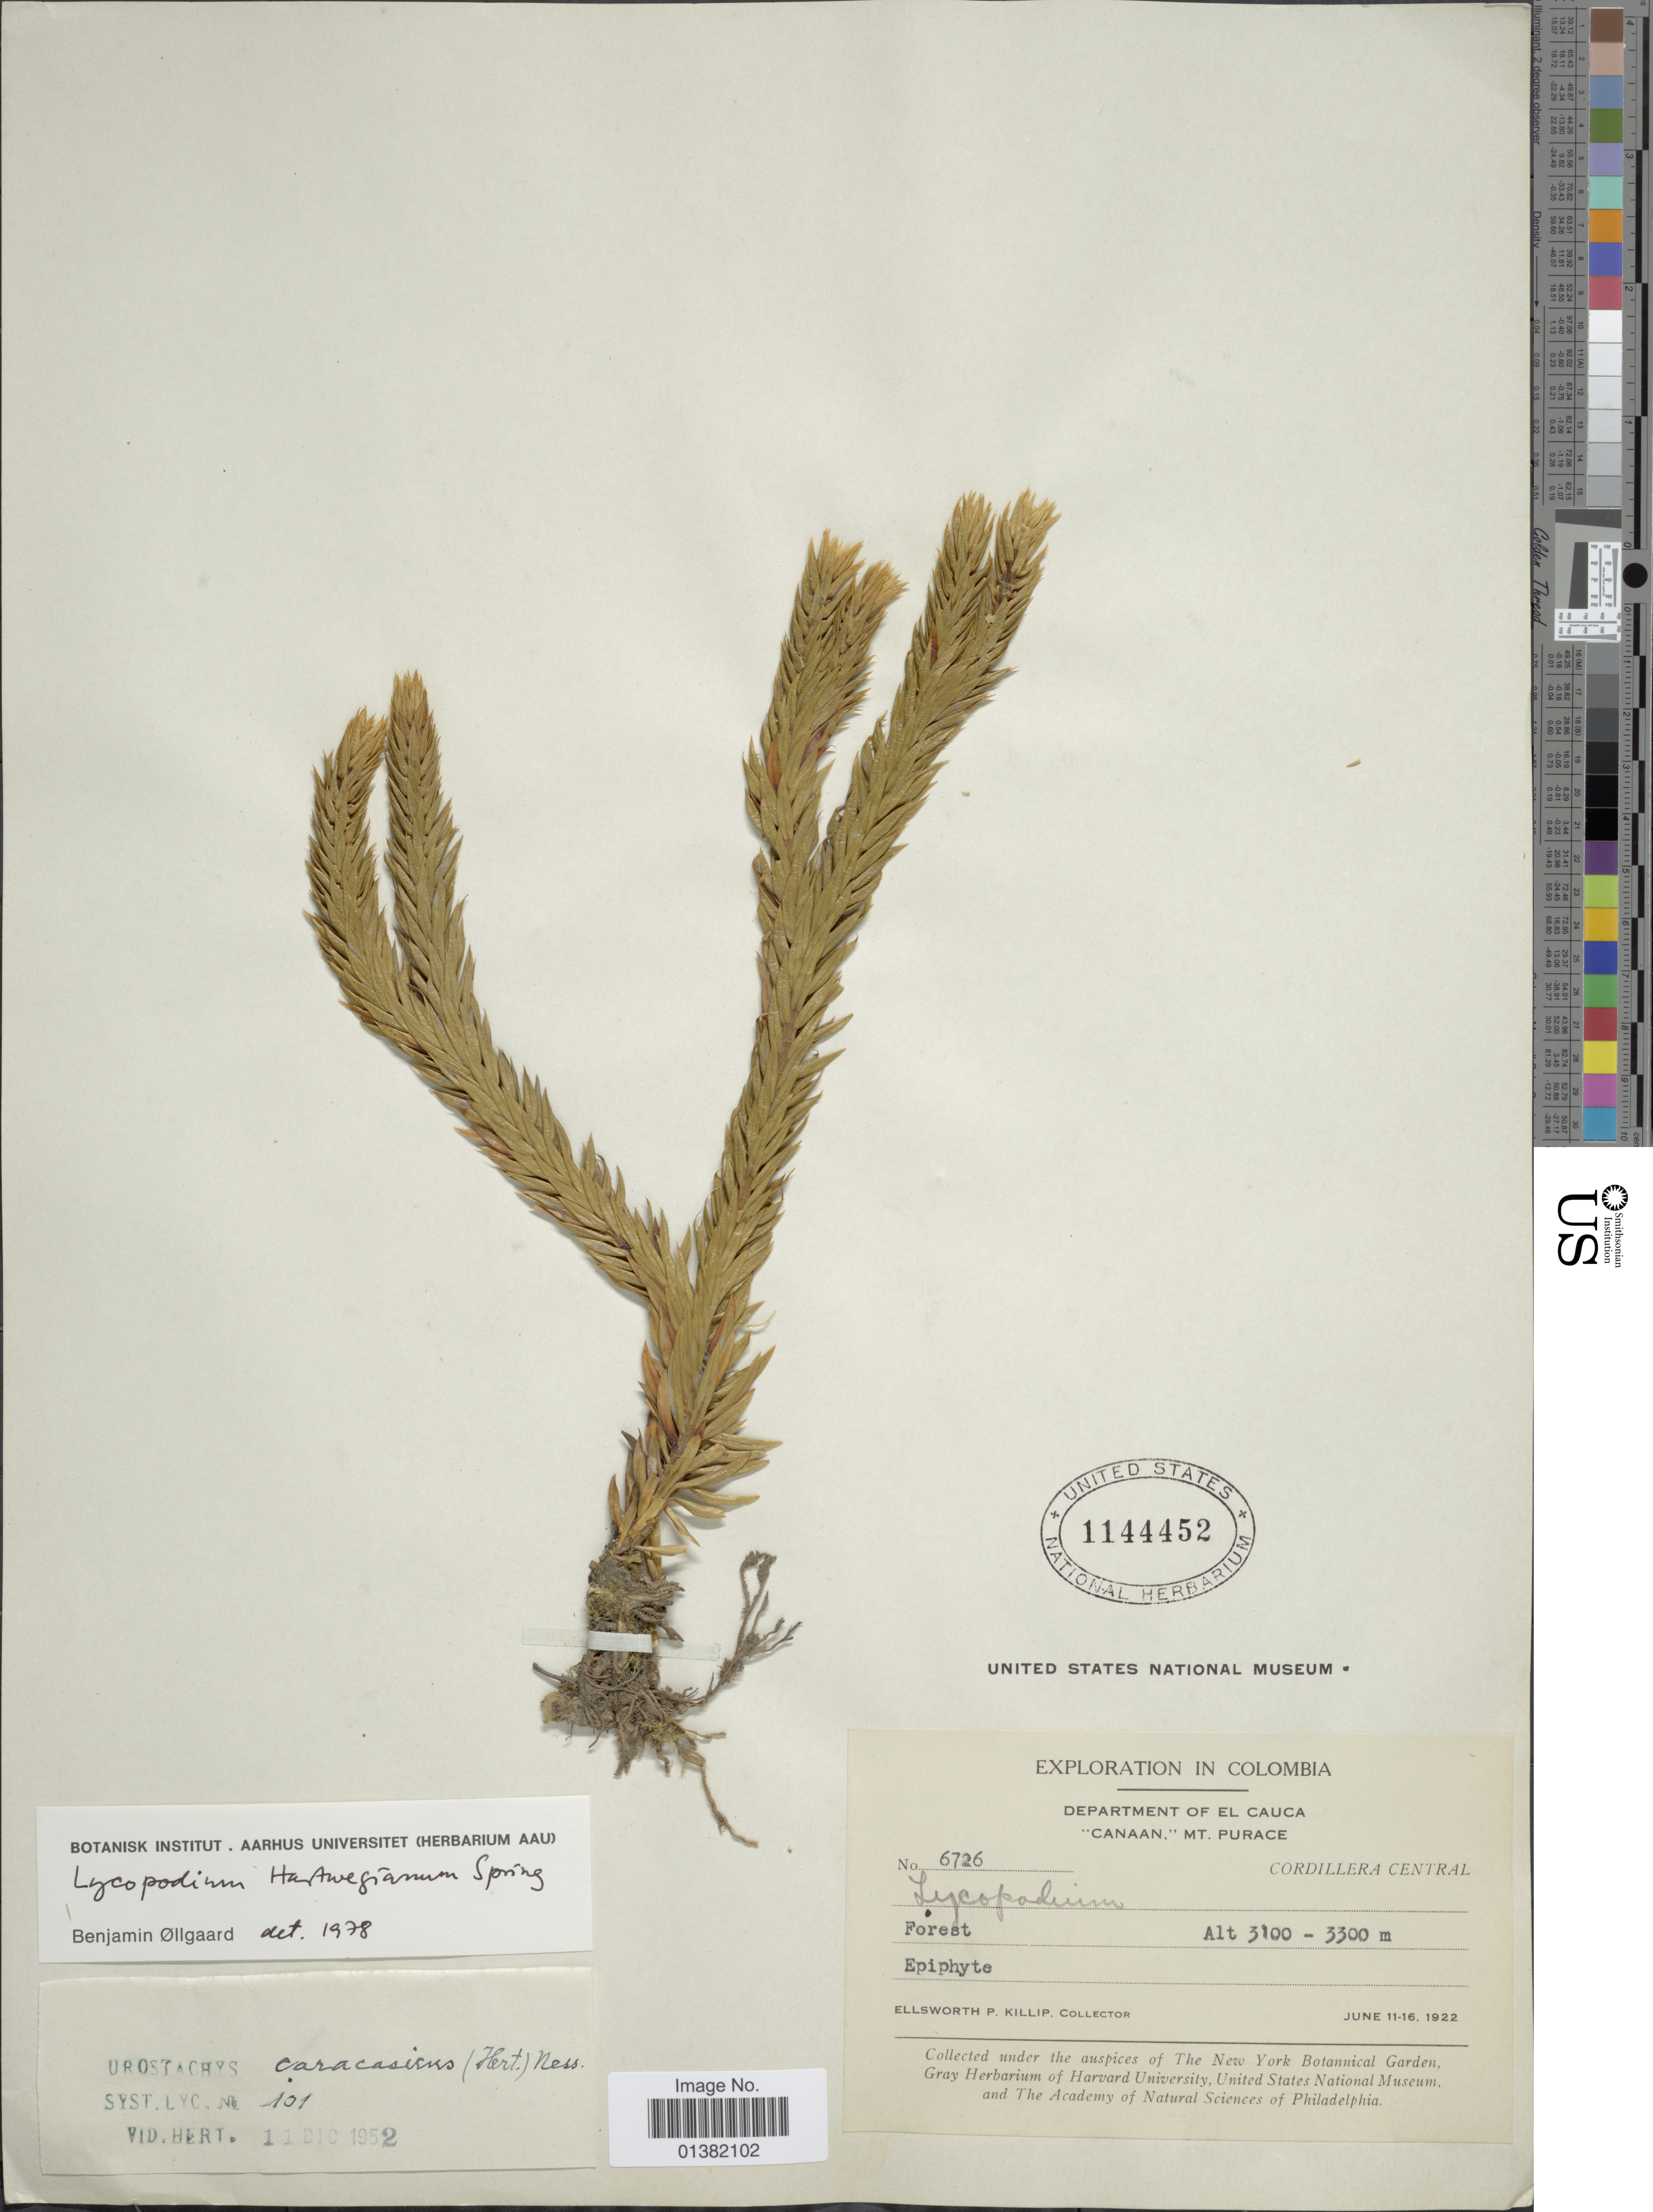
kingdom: Plantae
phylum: Tracheophyta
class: Lycopodiopsida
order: Lycopodiales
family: Lycopodiaceae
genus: Phlegmariurus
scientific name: Phlegmariurus hartwegianus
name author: (Spring) B. Øllg.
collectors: E. P. Killip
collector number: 6726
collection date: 1922-06-11/1922-06-16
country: Colombia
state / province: Cauca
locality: Canaan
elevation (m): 3100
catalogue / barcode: US 1144452